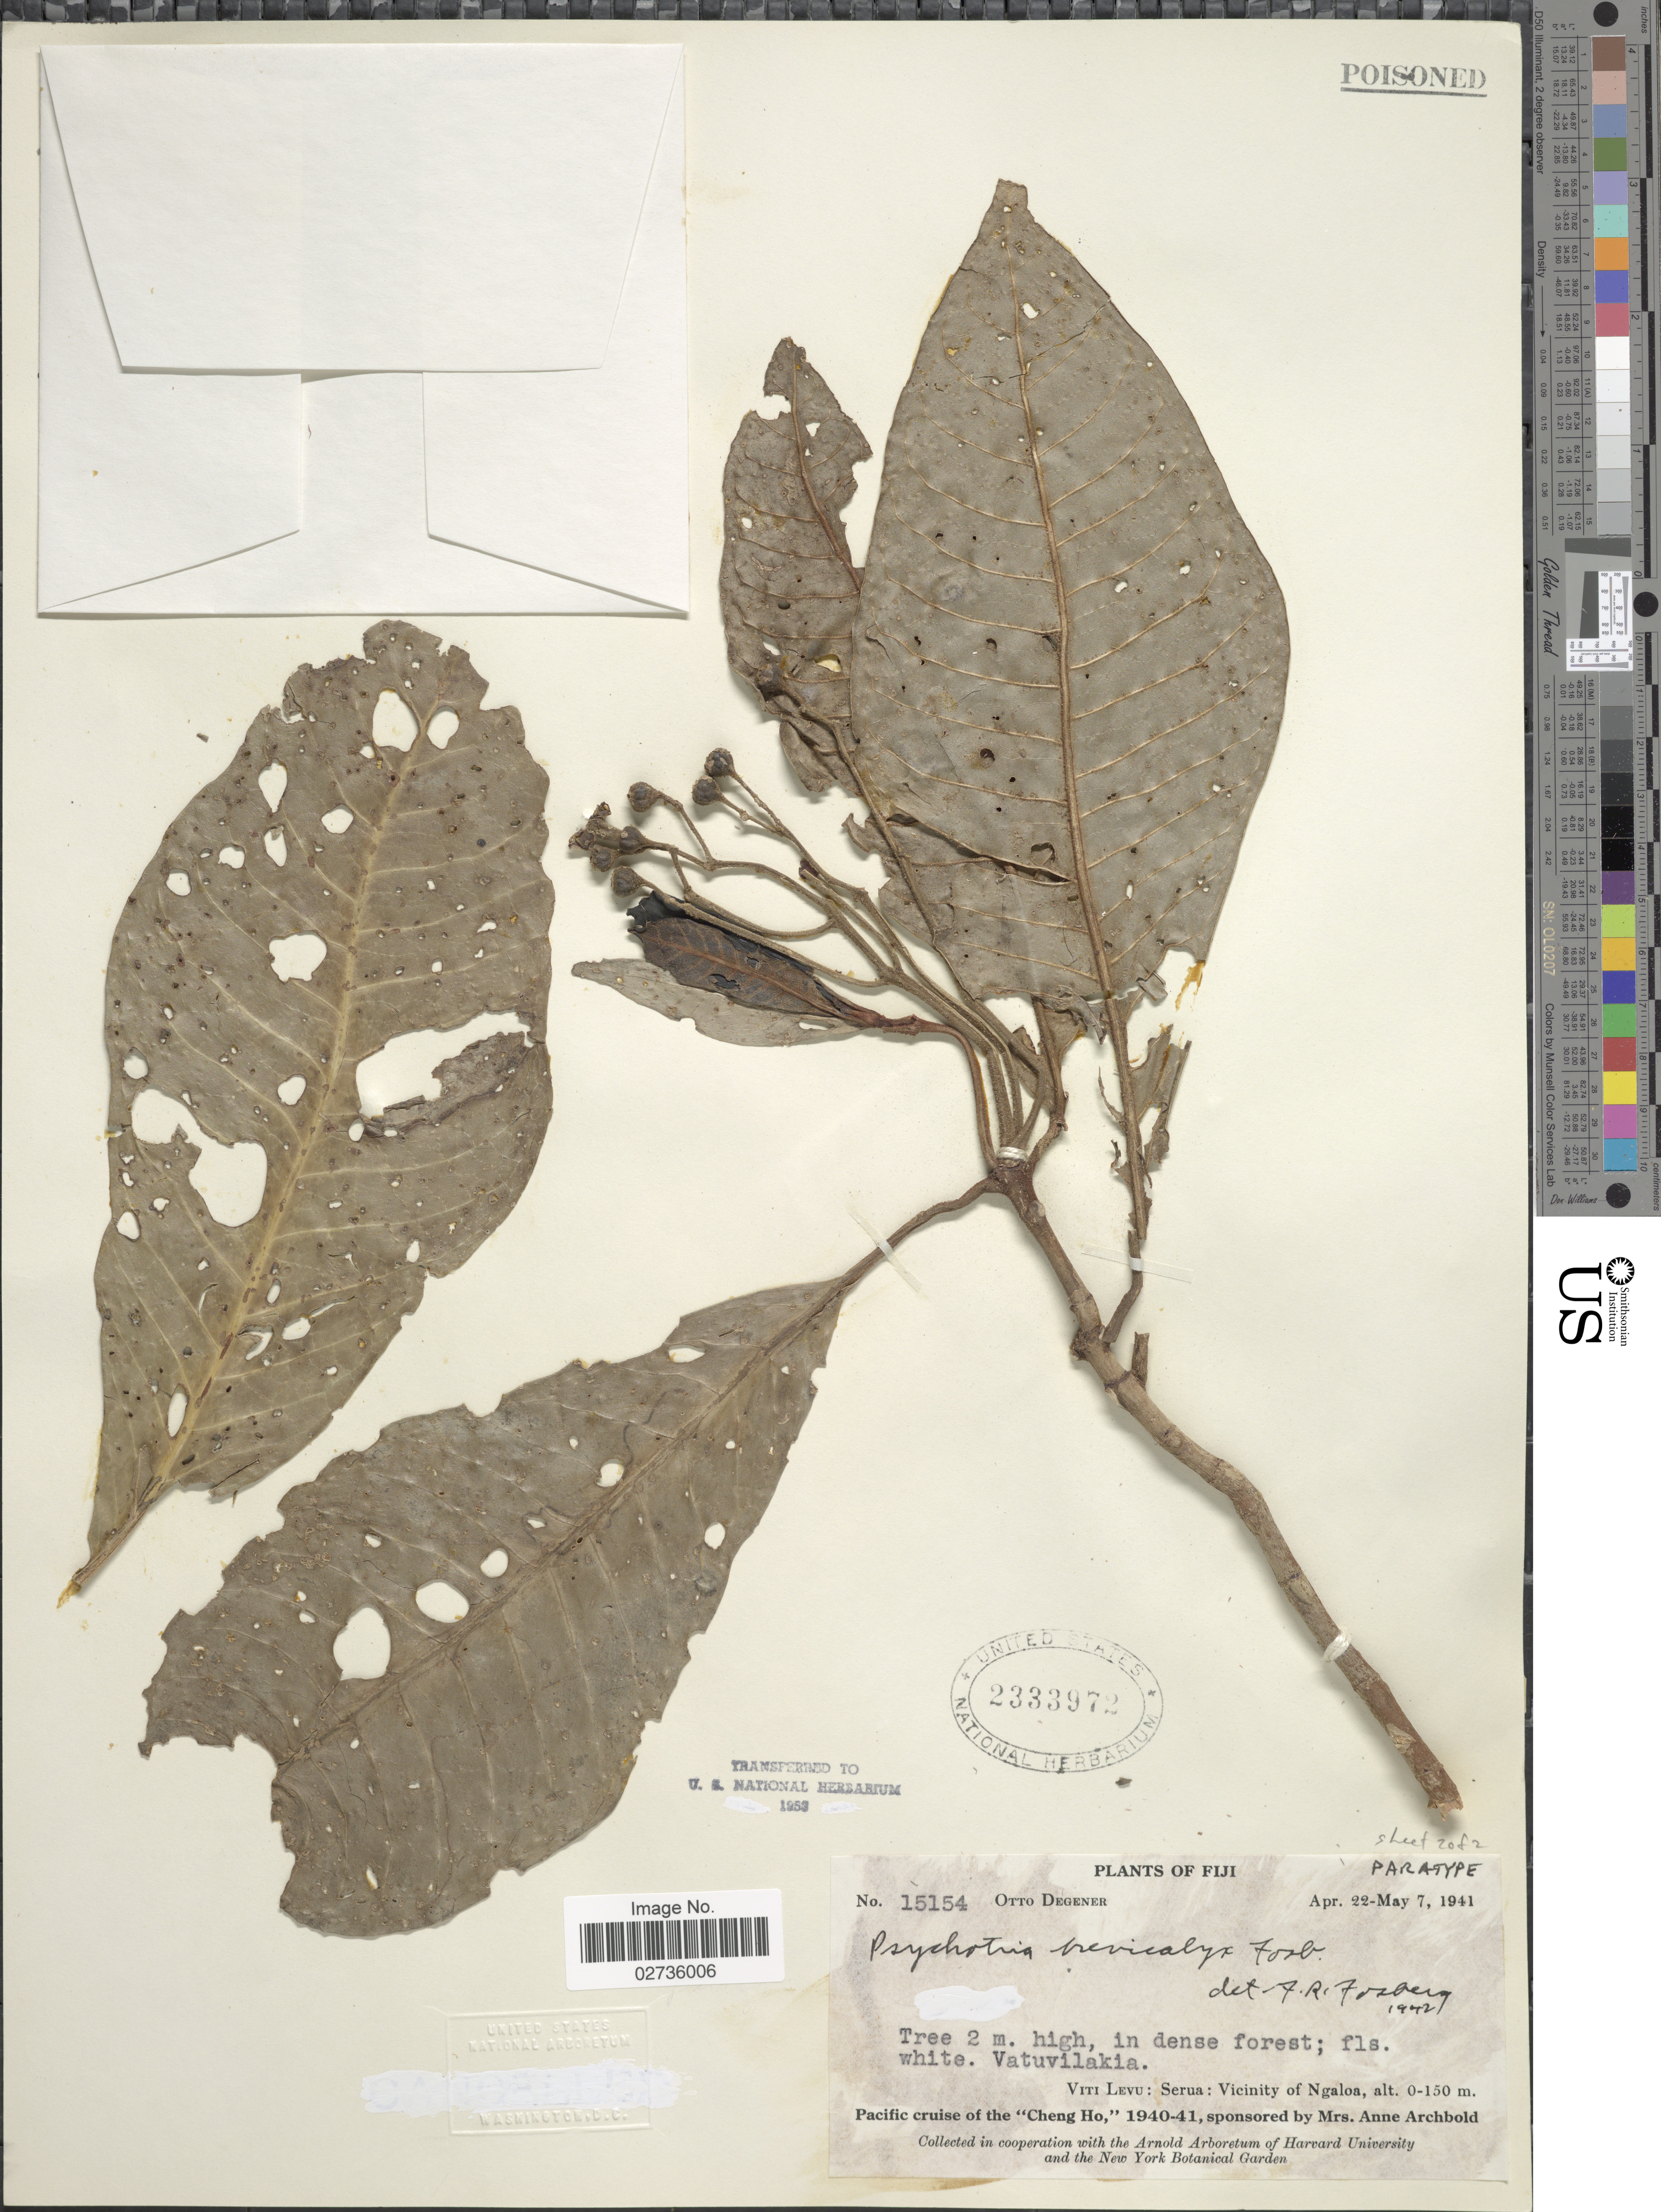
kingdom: Plantae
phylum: Tracheophyta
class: Magnoliopsida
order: Gentianales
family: Rubiaceae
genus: Psychotria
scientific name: Psychotria brevicalyx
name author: Fosberg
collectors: O. Degener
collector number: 15154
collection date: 1941-04-22/1941-05-07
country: Fiji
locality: Vatuvilakia. Viti Levu: Serua: Vicinity of Ngaloa.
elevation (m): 0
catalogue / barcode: US 2333972